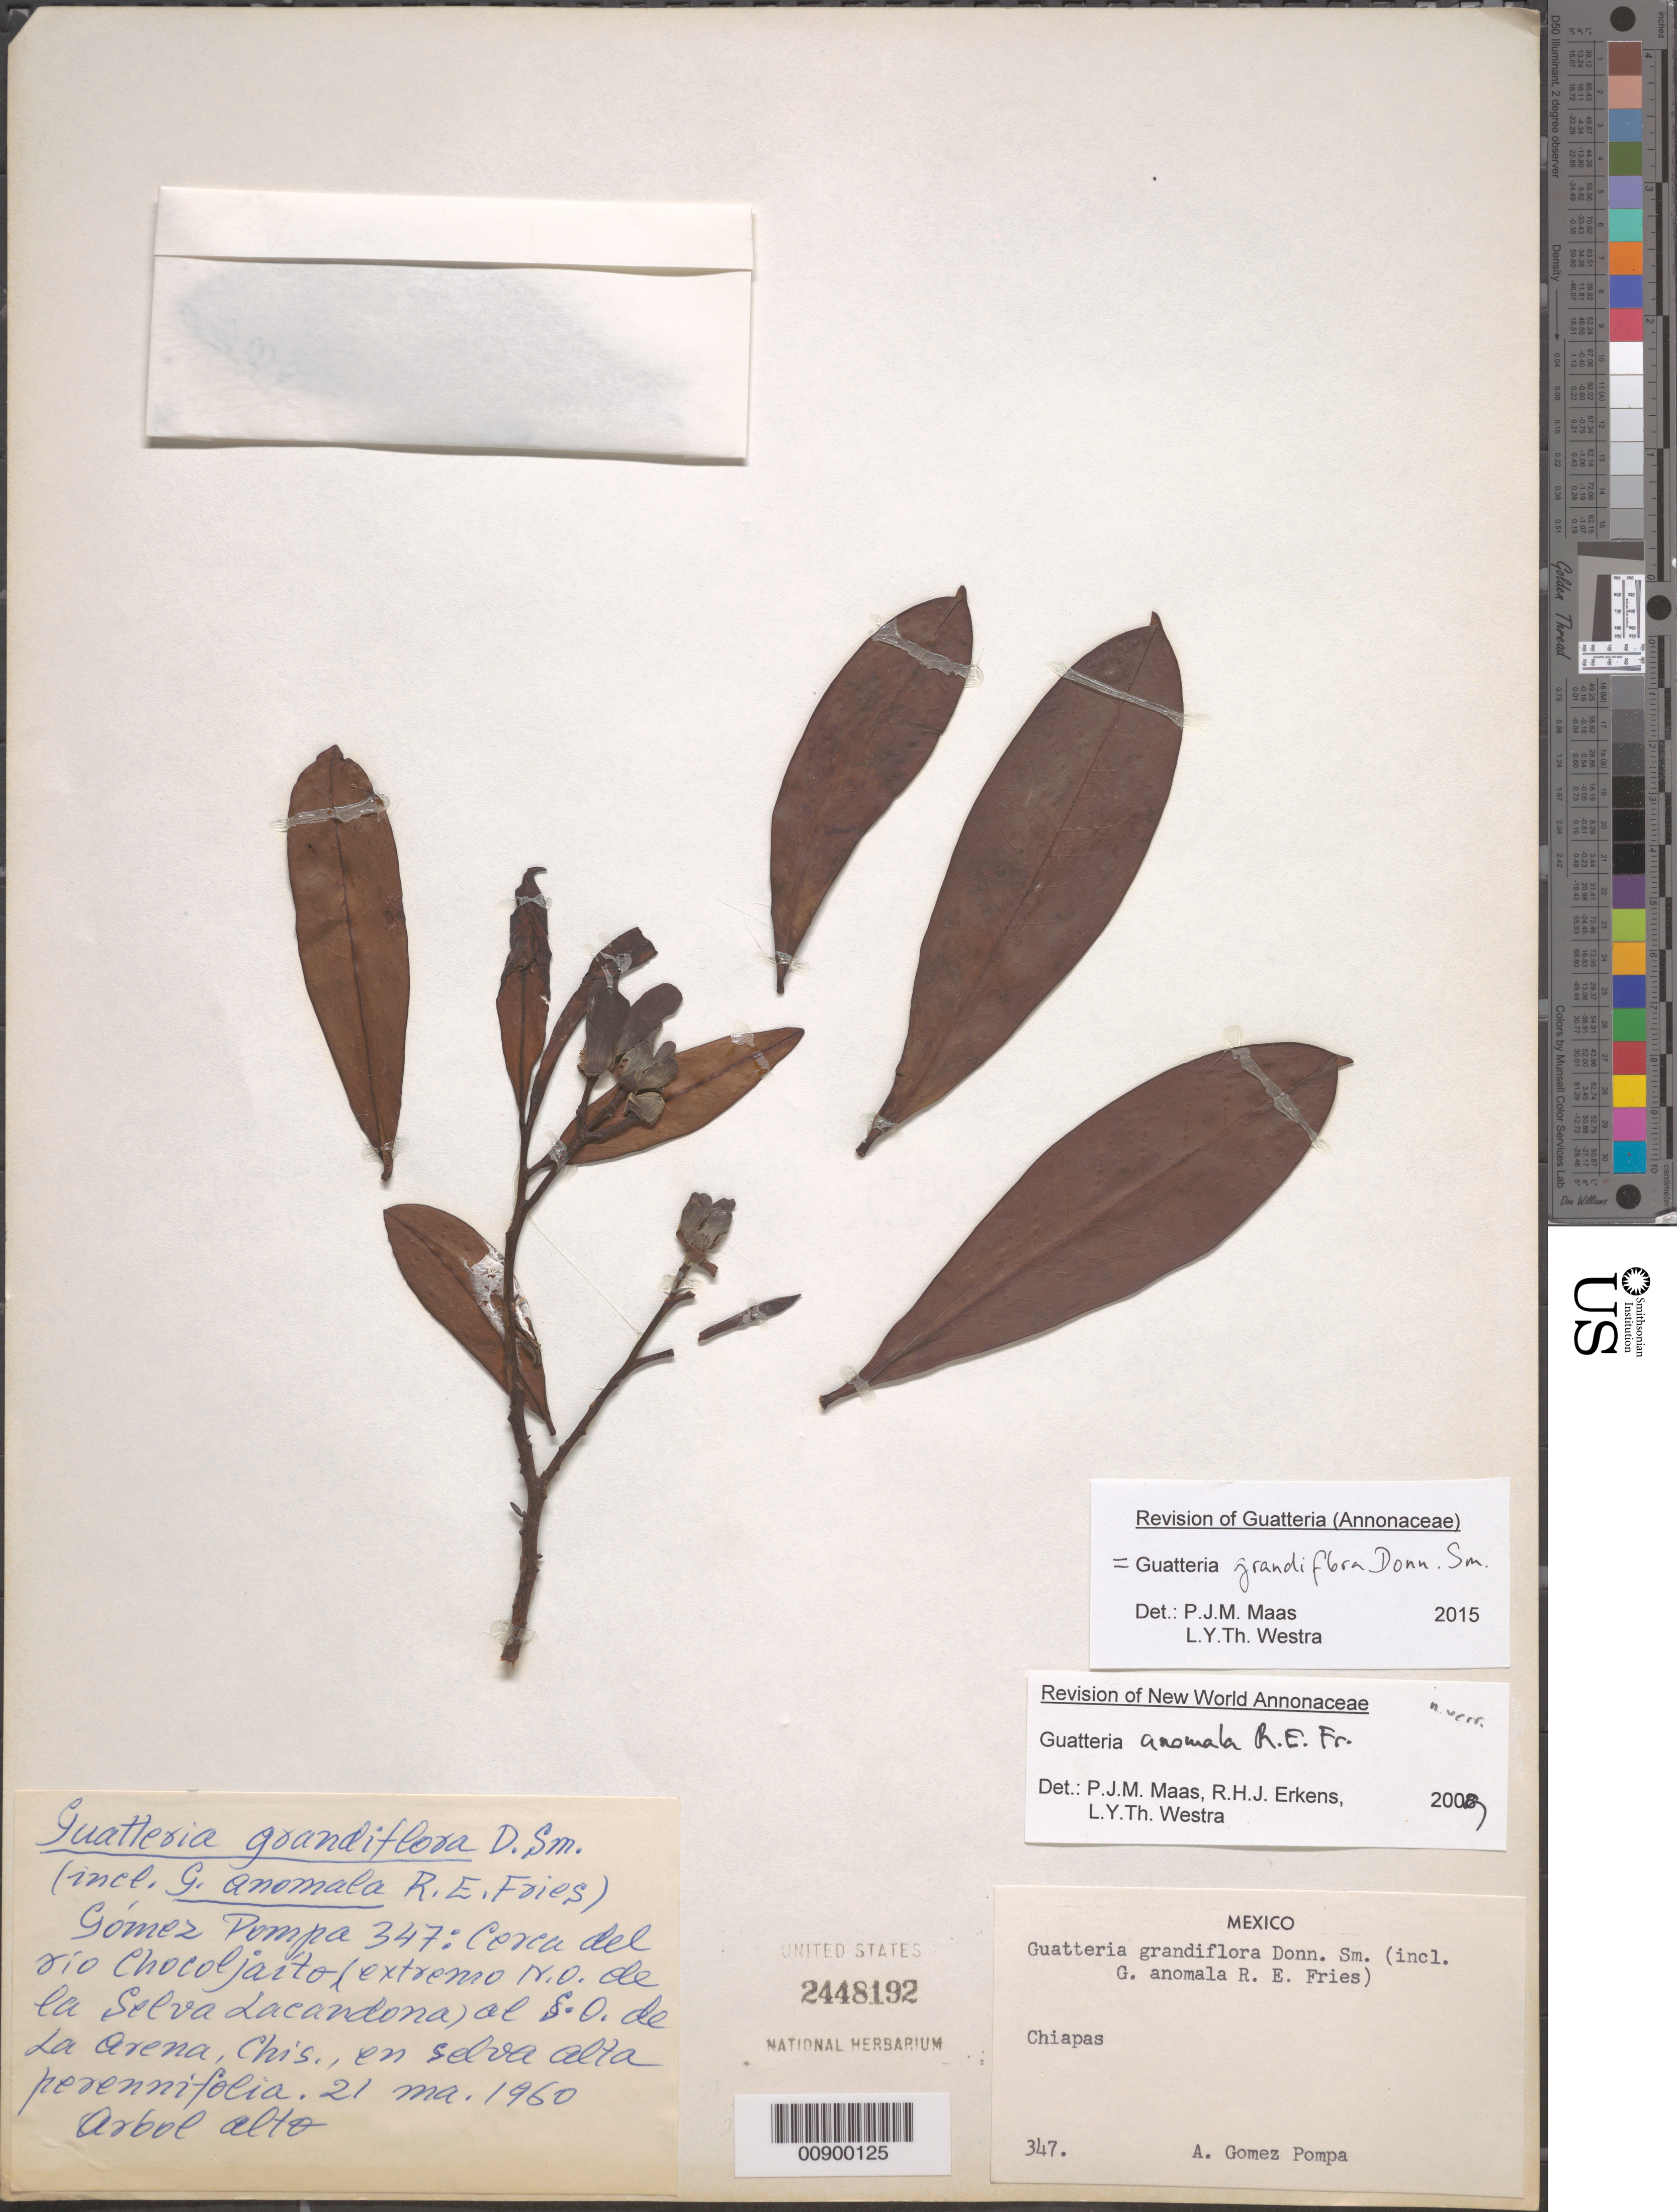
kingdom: Plantae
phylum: Tracheophyta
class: Magnoliopsida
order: Magnoliales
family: Annonaceae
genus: Guatteria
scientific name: Guatteria grandiflora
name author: Donn. Sm.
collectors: A. Gómez Pompa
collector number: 347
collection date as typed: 21 Mar 1960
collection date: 1960-03-21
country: Mexico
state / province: Chiapas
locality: Cerca del Río Chocoljaíto (extremo N.O. de la Selva Lacandona) al S.O. de La Arena, Chiapas.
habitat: En selva alta perennifolia.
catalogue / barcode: US 2448192